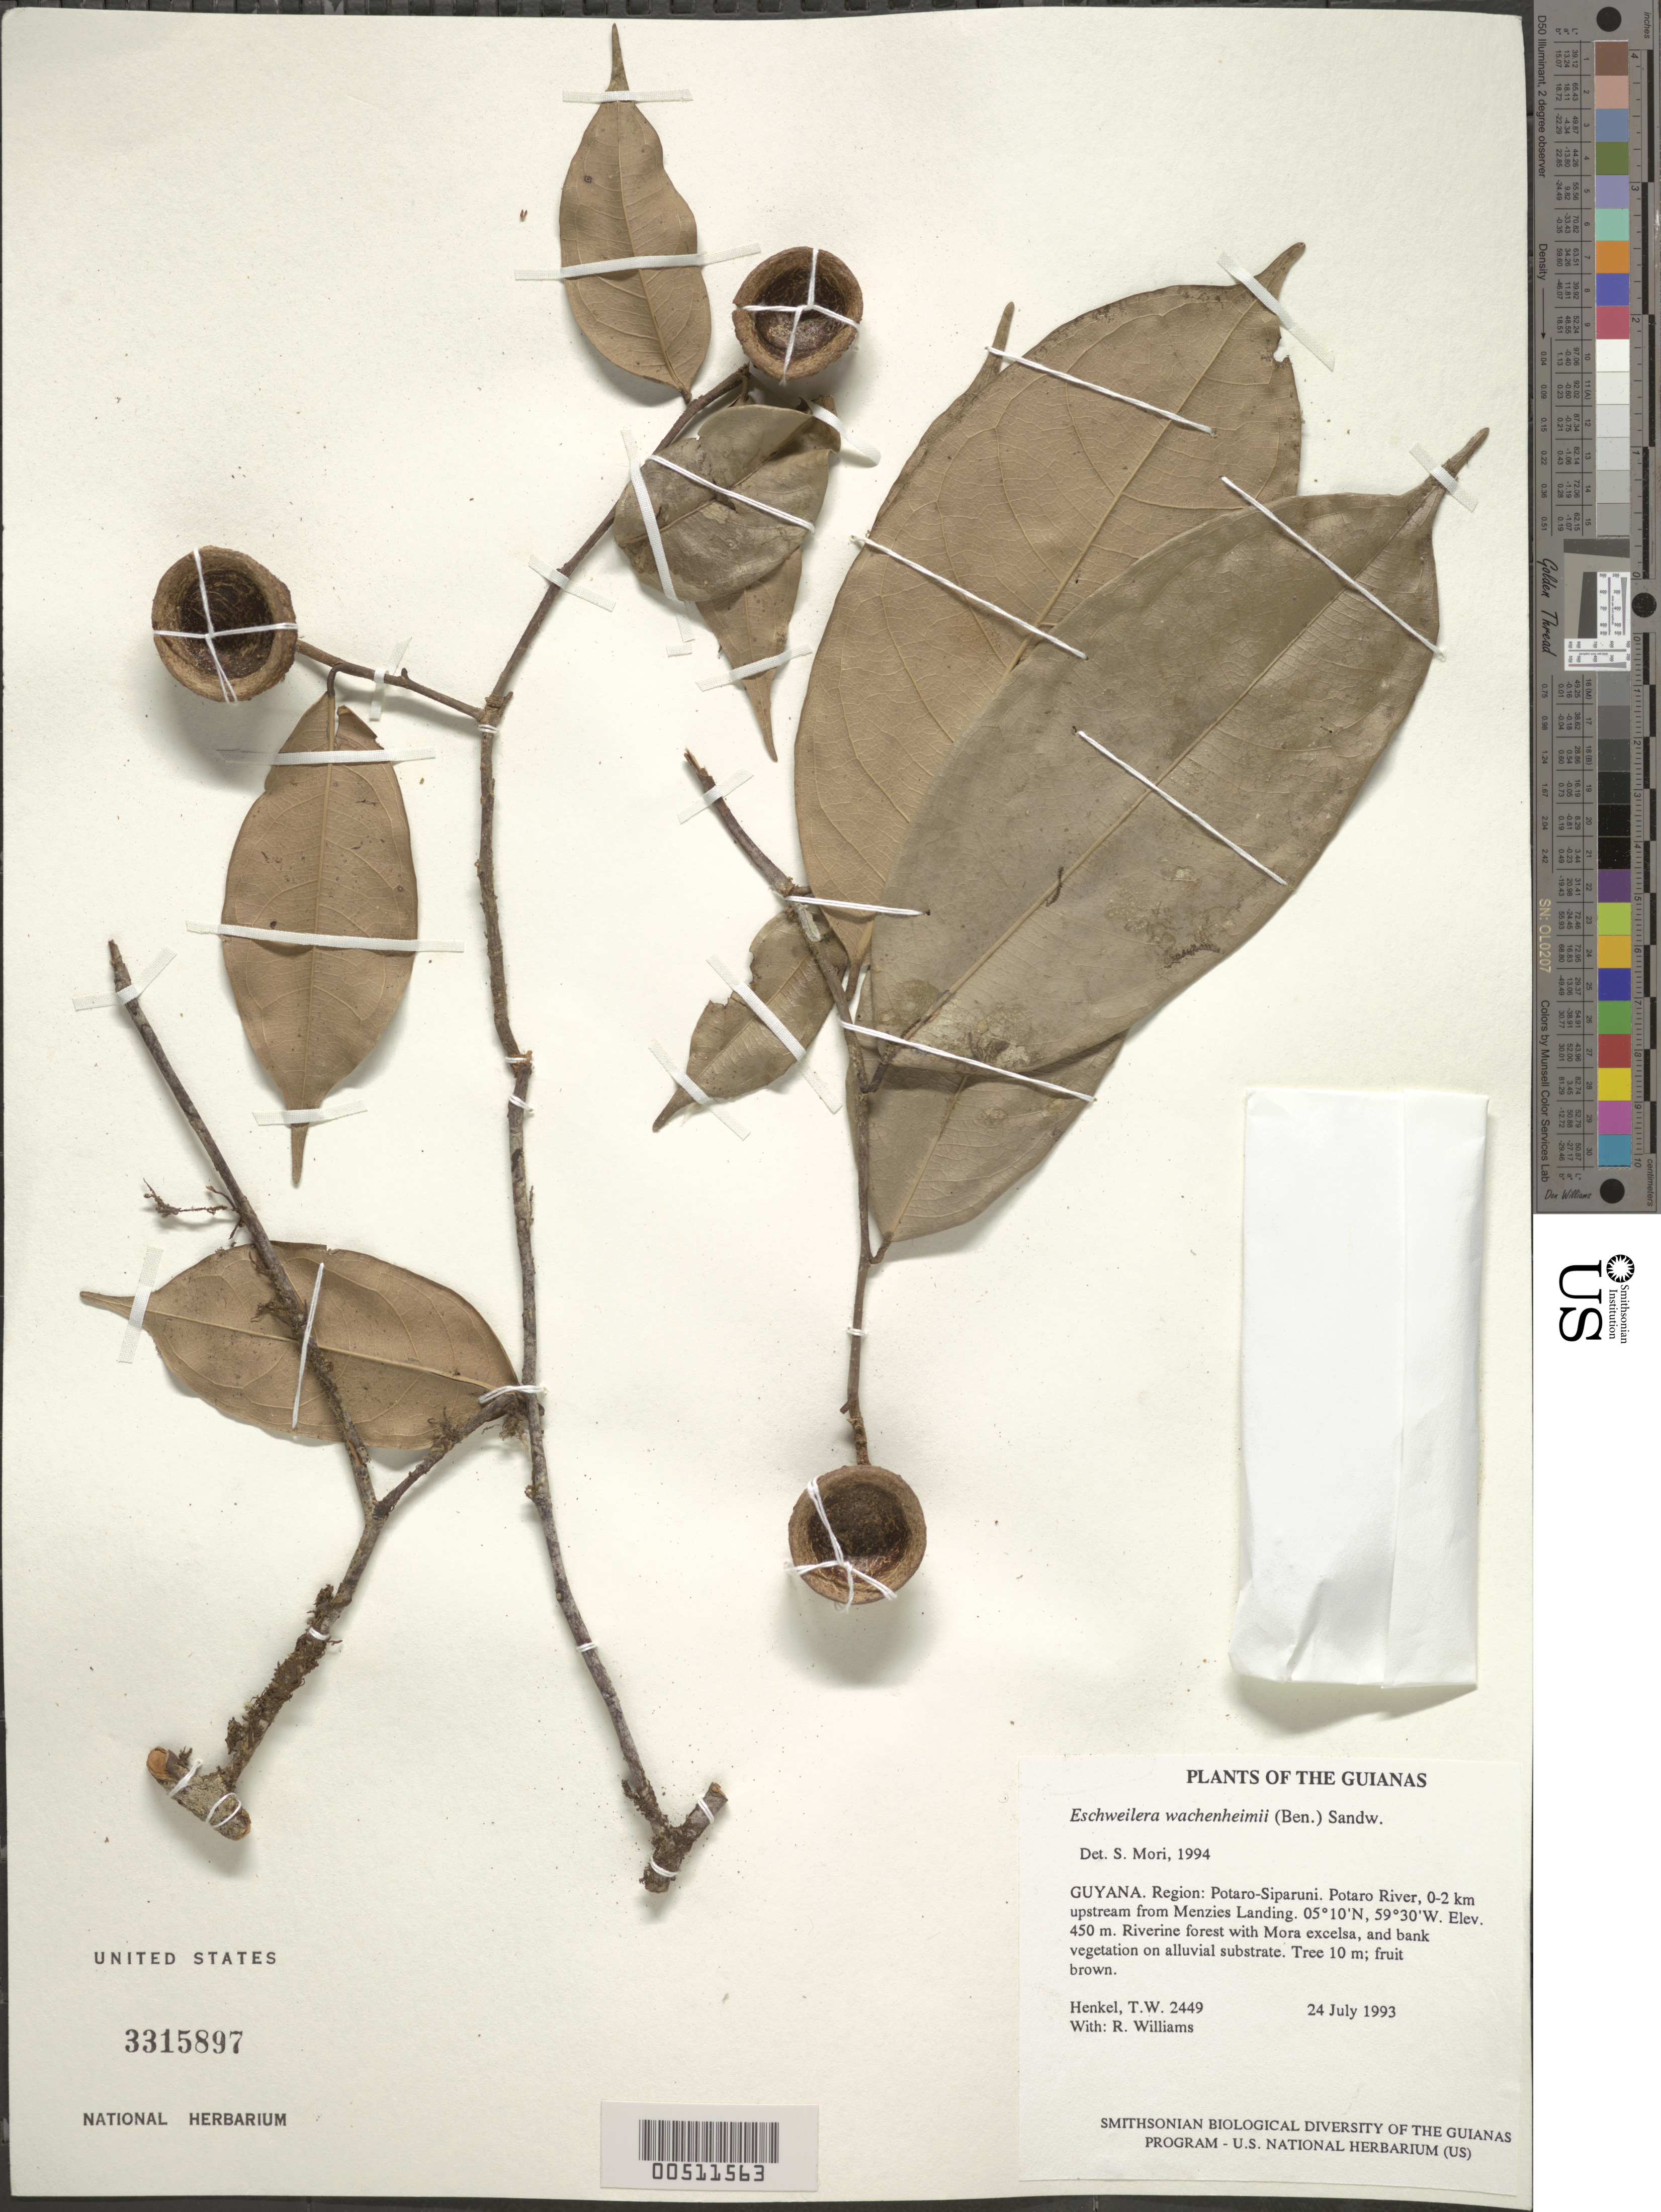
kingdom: Plantae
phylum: Tracheophyta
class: Magnoliopsida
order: Ericales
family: Lecythidaceae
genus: Eschweilera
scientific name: Eschweilera wachenheimii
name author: (Benoist) Sandwith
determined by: Mori, Scott A.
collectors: T. Henkel & R. Williams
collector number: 2449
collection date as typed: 24 July 1993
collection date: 1993-07-24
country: Guyana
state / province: Potaro-Siparuni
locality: Potaro River, 0-2 km upstream from Menzies Landing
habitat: Riverine forest with Mora excelsa, and bank vegetation on alluvial substrate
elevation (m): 450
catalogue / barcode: US 3315897